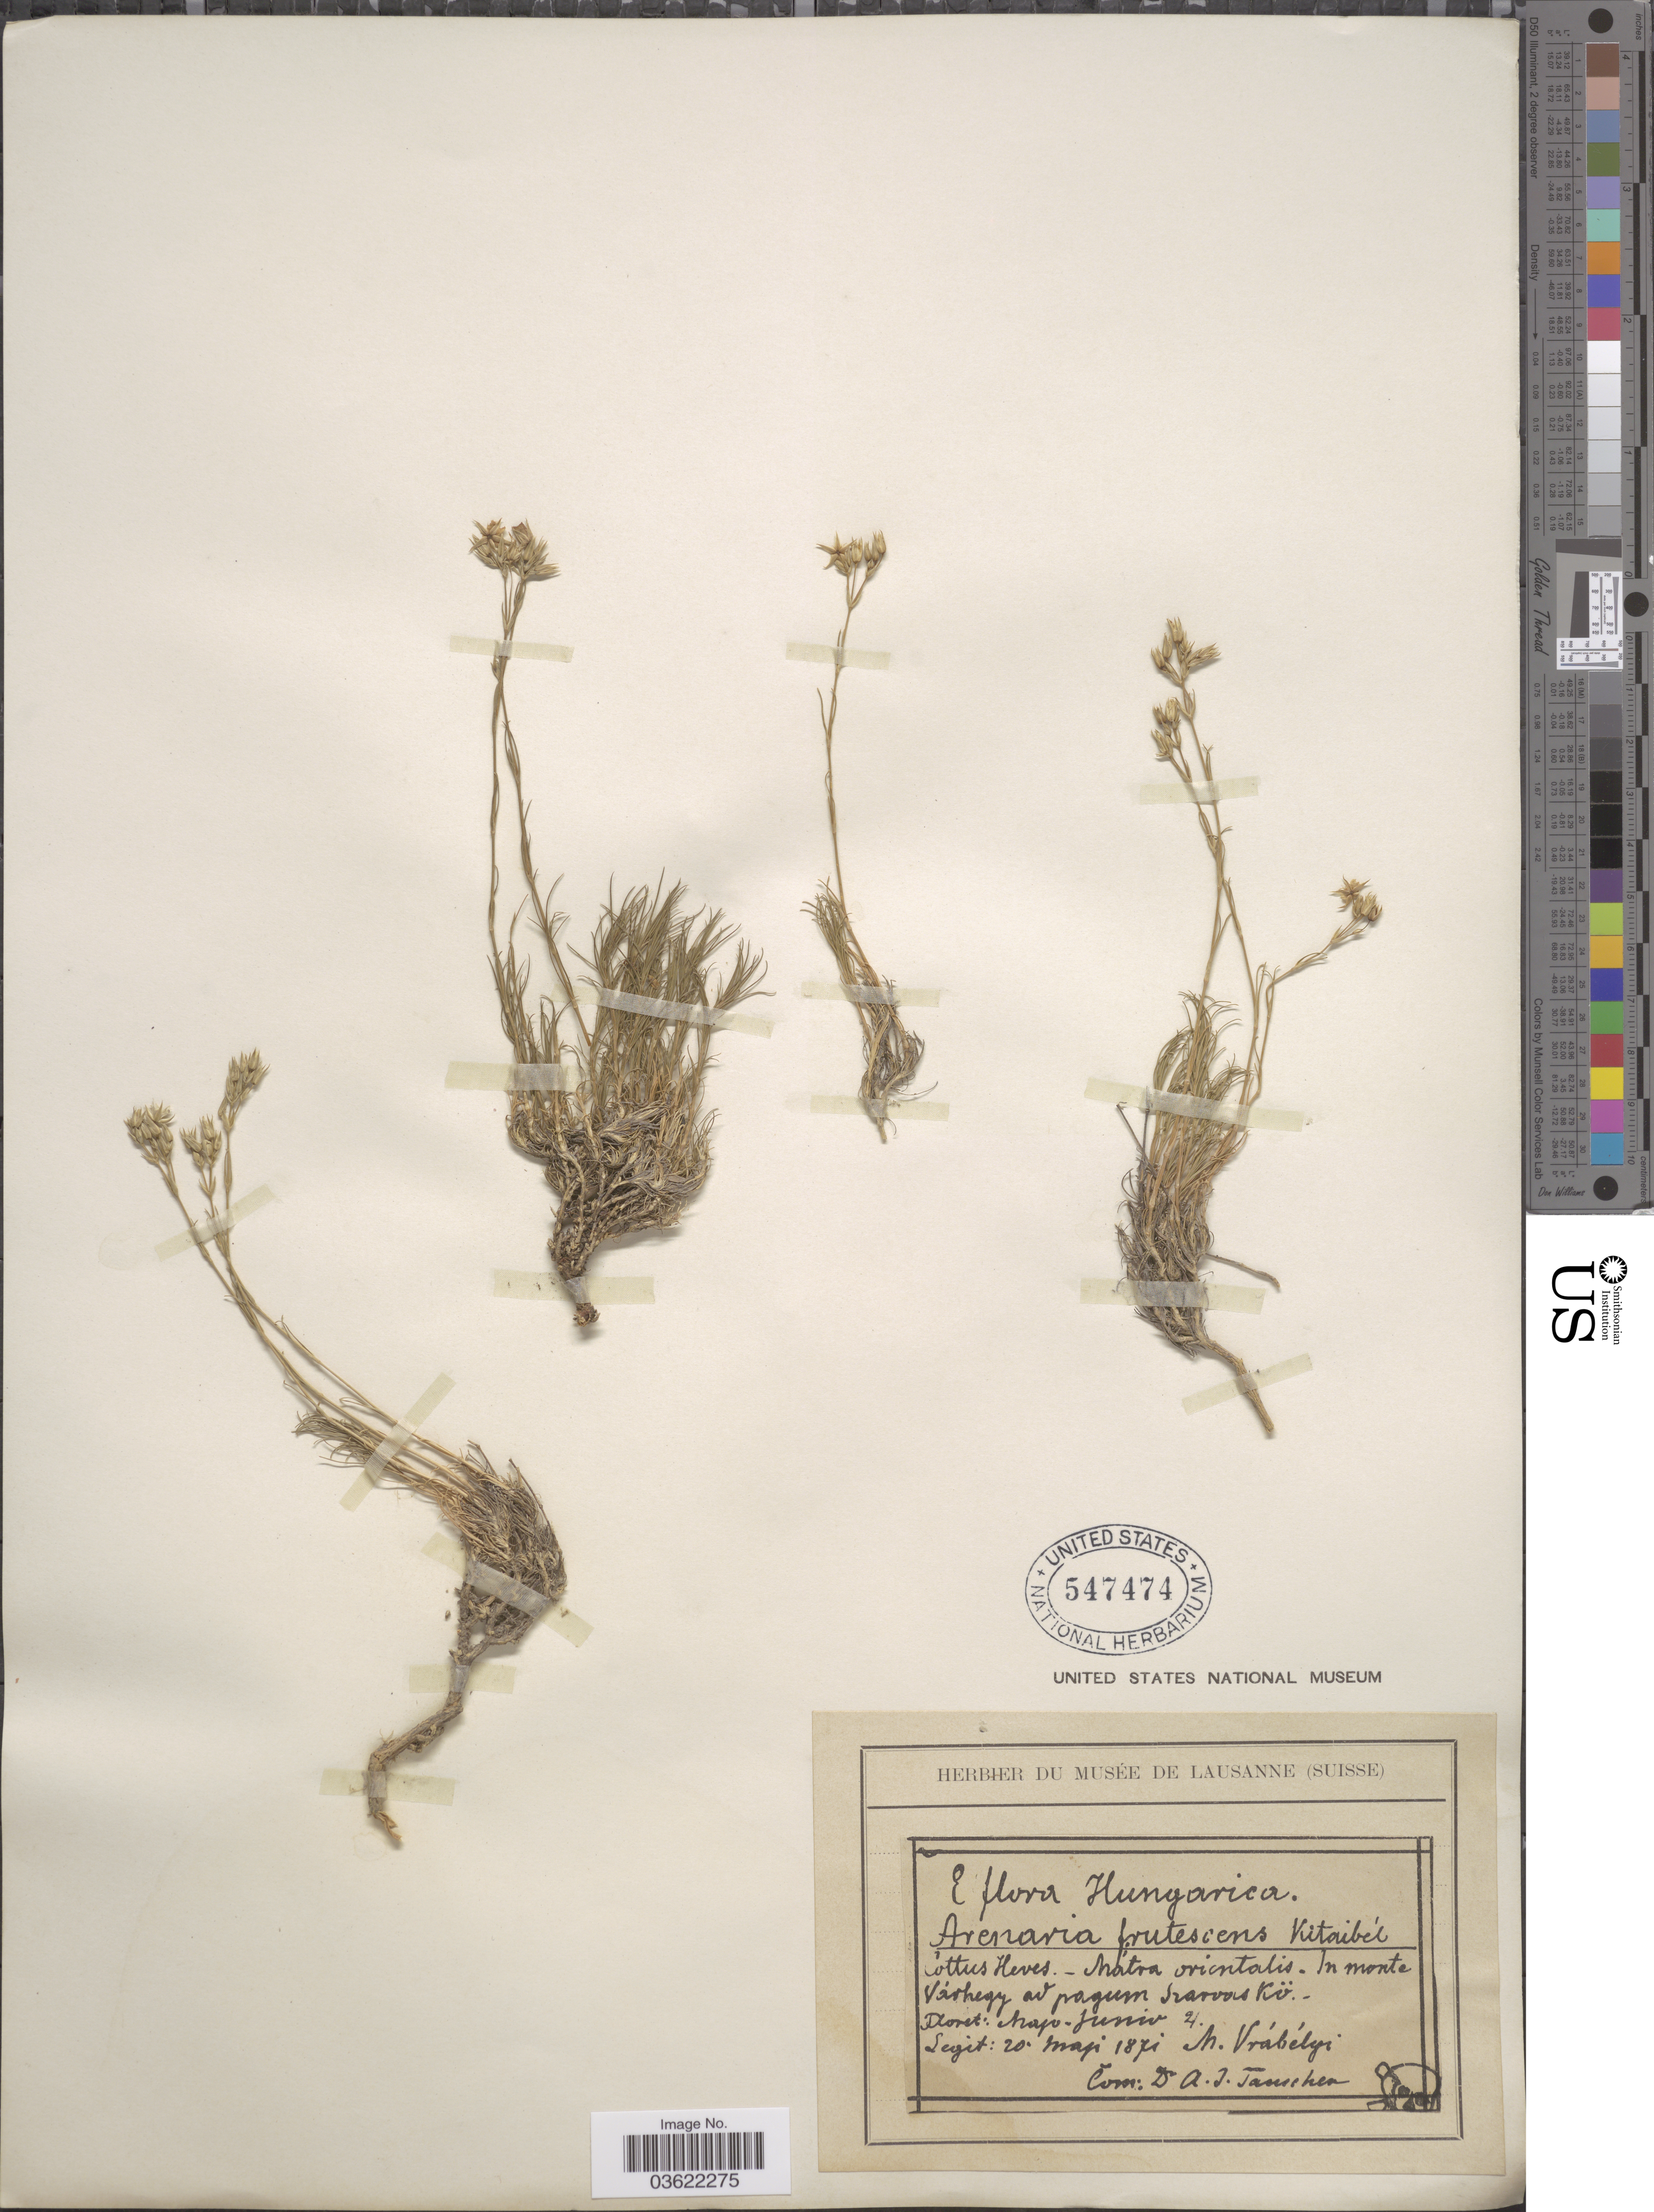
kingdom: Plantae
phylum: Tracheophyta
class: Magnoliopsida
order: Caryophyllales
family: Caryophyllaceae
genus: Arenaria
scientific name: Arenaria frutescens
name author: Kit.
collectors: Vrabélyi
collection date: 1871-05-20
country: Hungary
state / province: Heves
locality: Cottus Heves. - Matra orientalis. In monte Várhegy ad pagum Srarvas Kü. [interpreted]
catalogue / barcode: US 547474